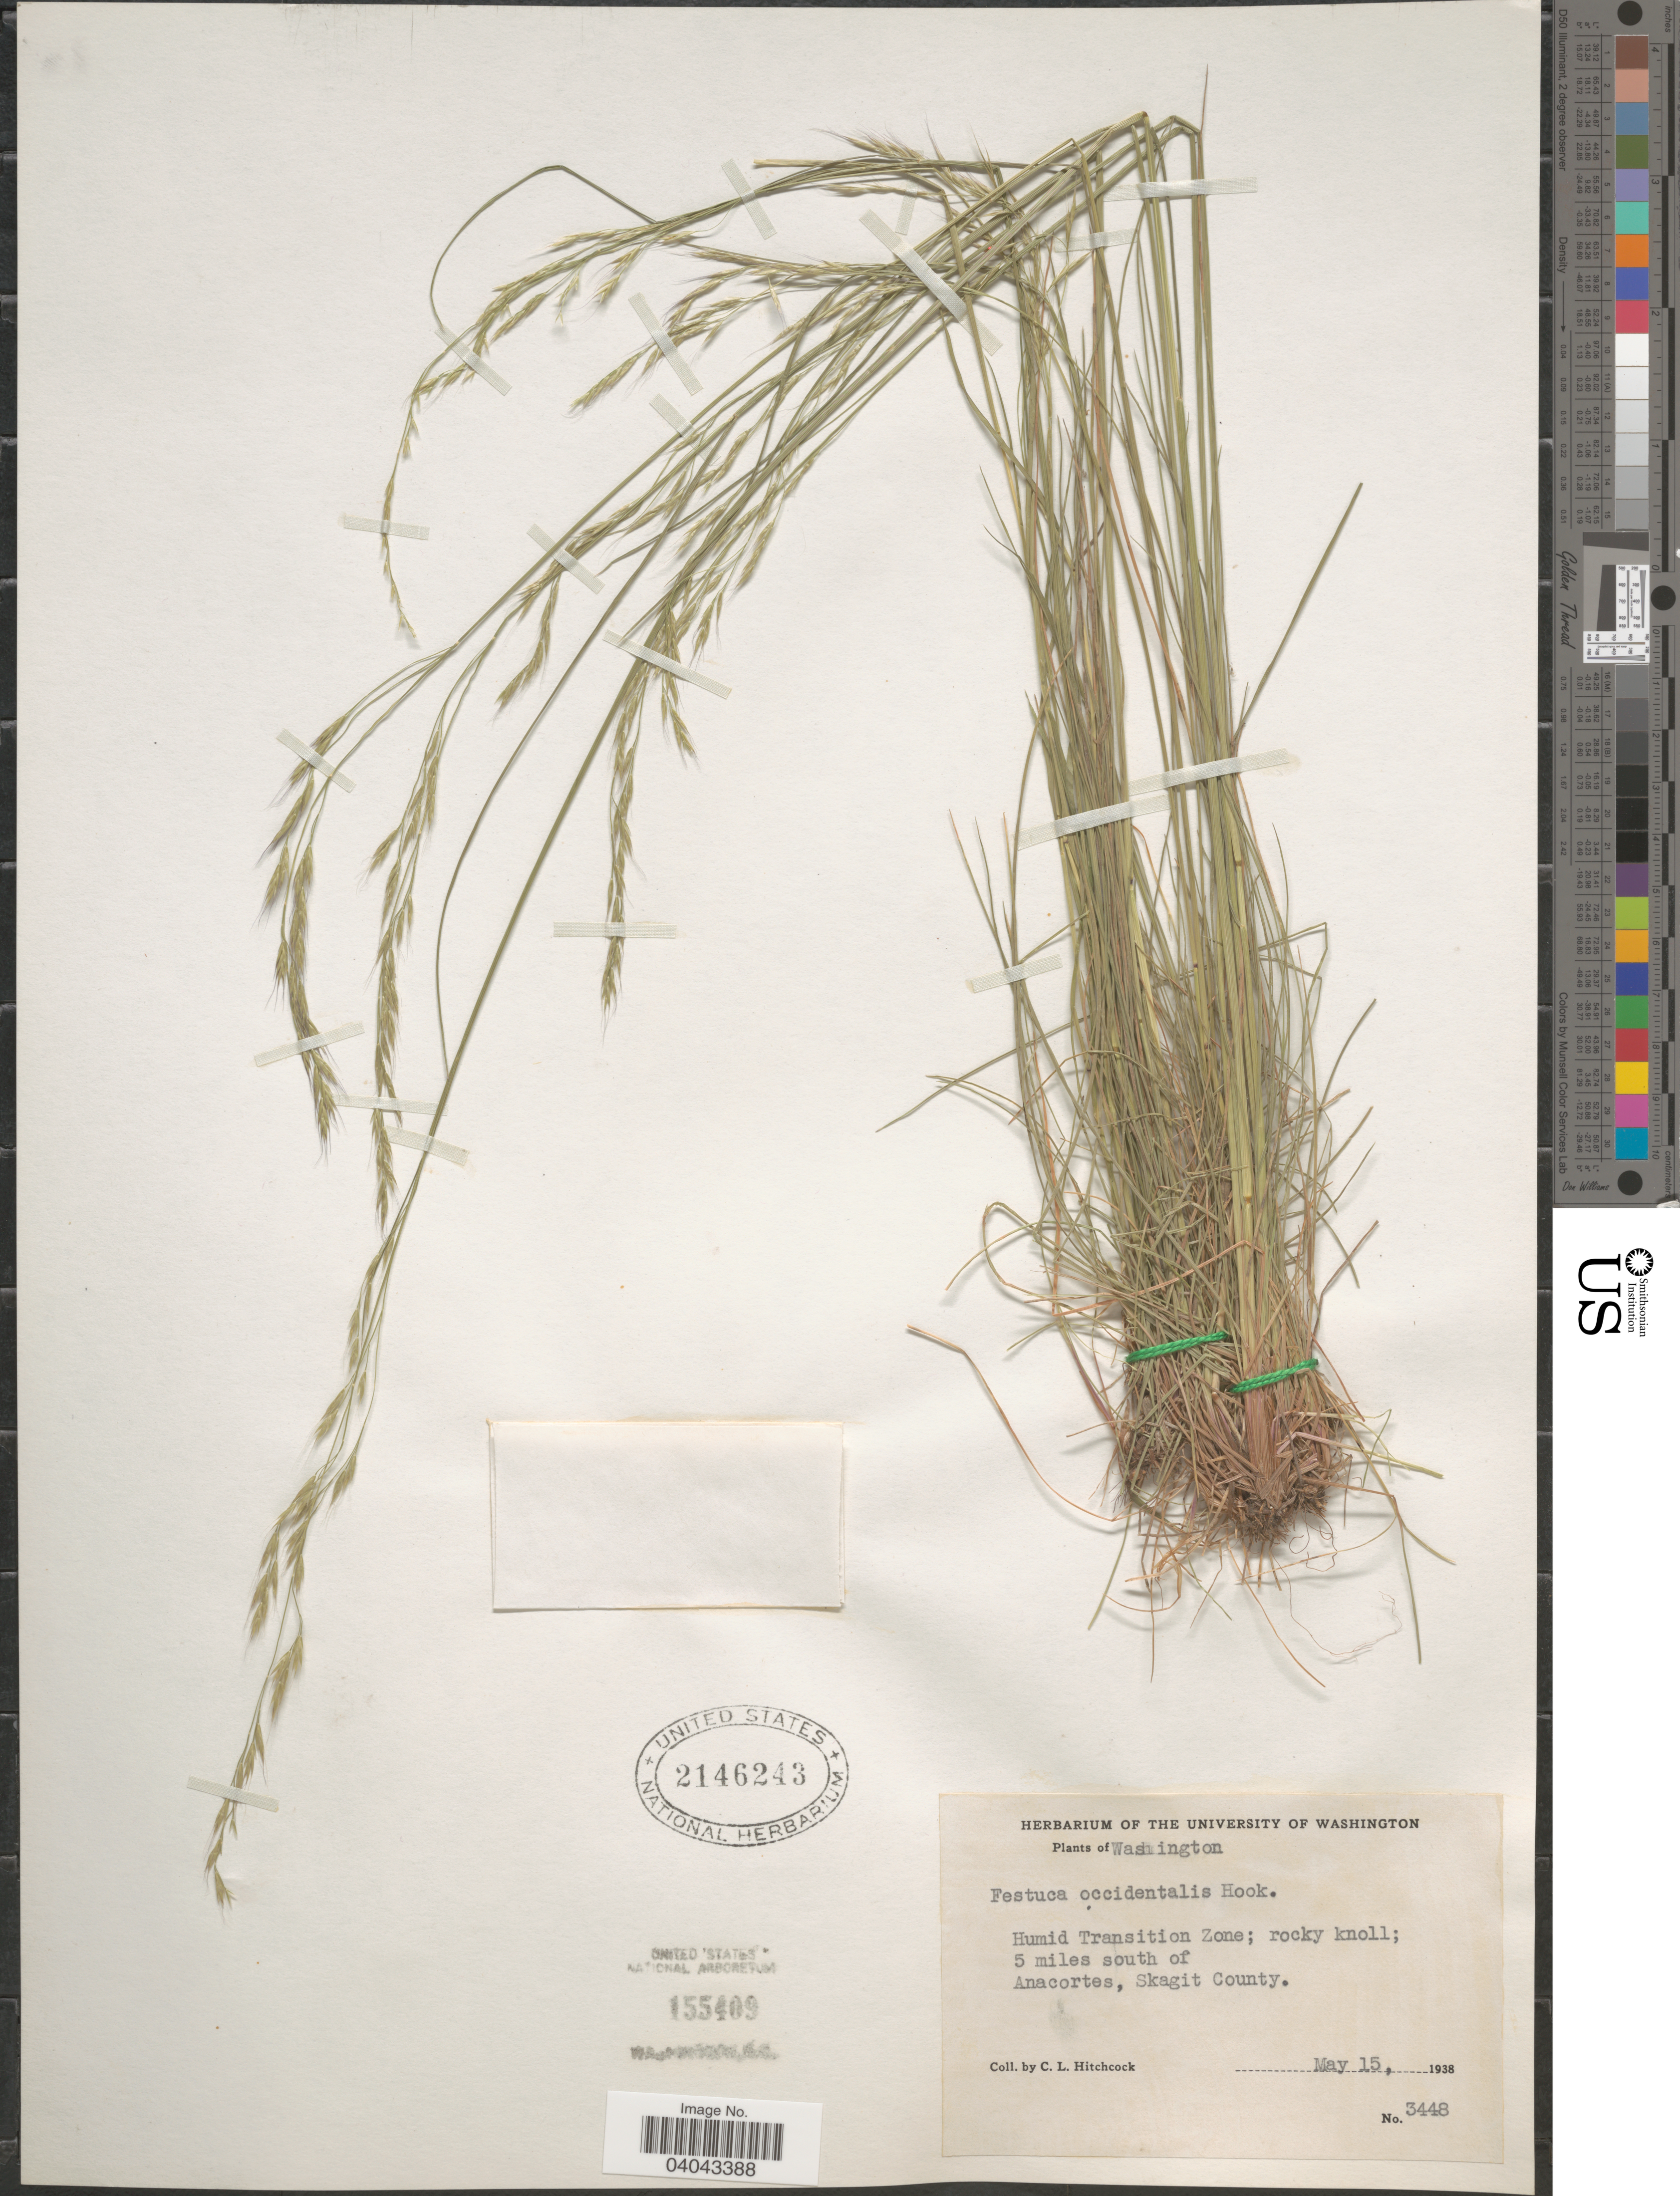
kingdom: Plantae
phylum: Tracheophyta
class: Liliopsida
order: Poales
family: Poaceae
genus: Festuca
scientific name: Festuca occidentalis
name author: Hook.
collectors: C. L. Hitchcock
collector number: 3448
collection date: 1938-05-15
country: United States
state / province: Washington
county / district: Skagit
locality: Humid Transition Zone; rocky knoll; 5 miles south of Anacortes, Skagit County.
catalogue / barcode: US 2146243